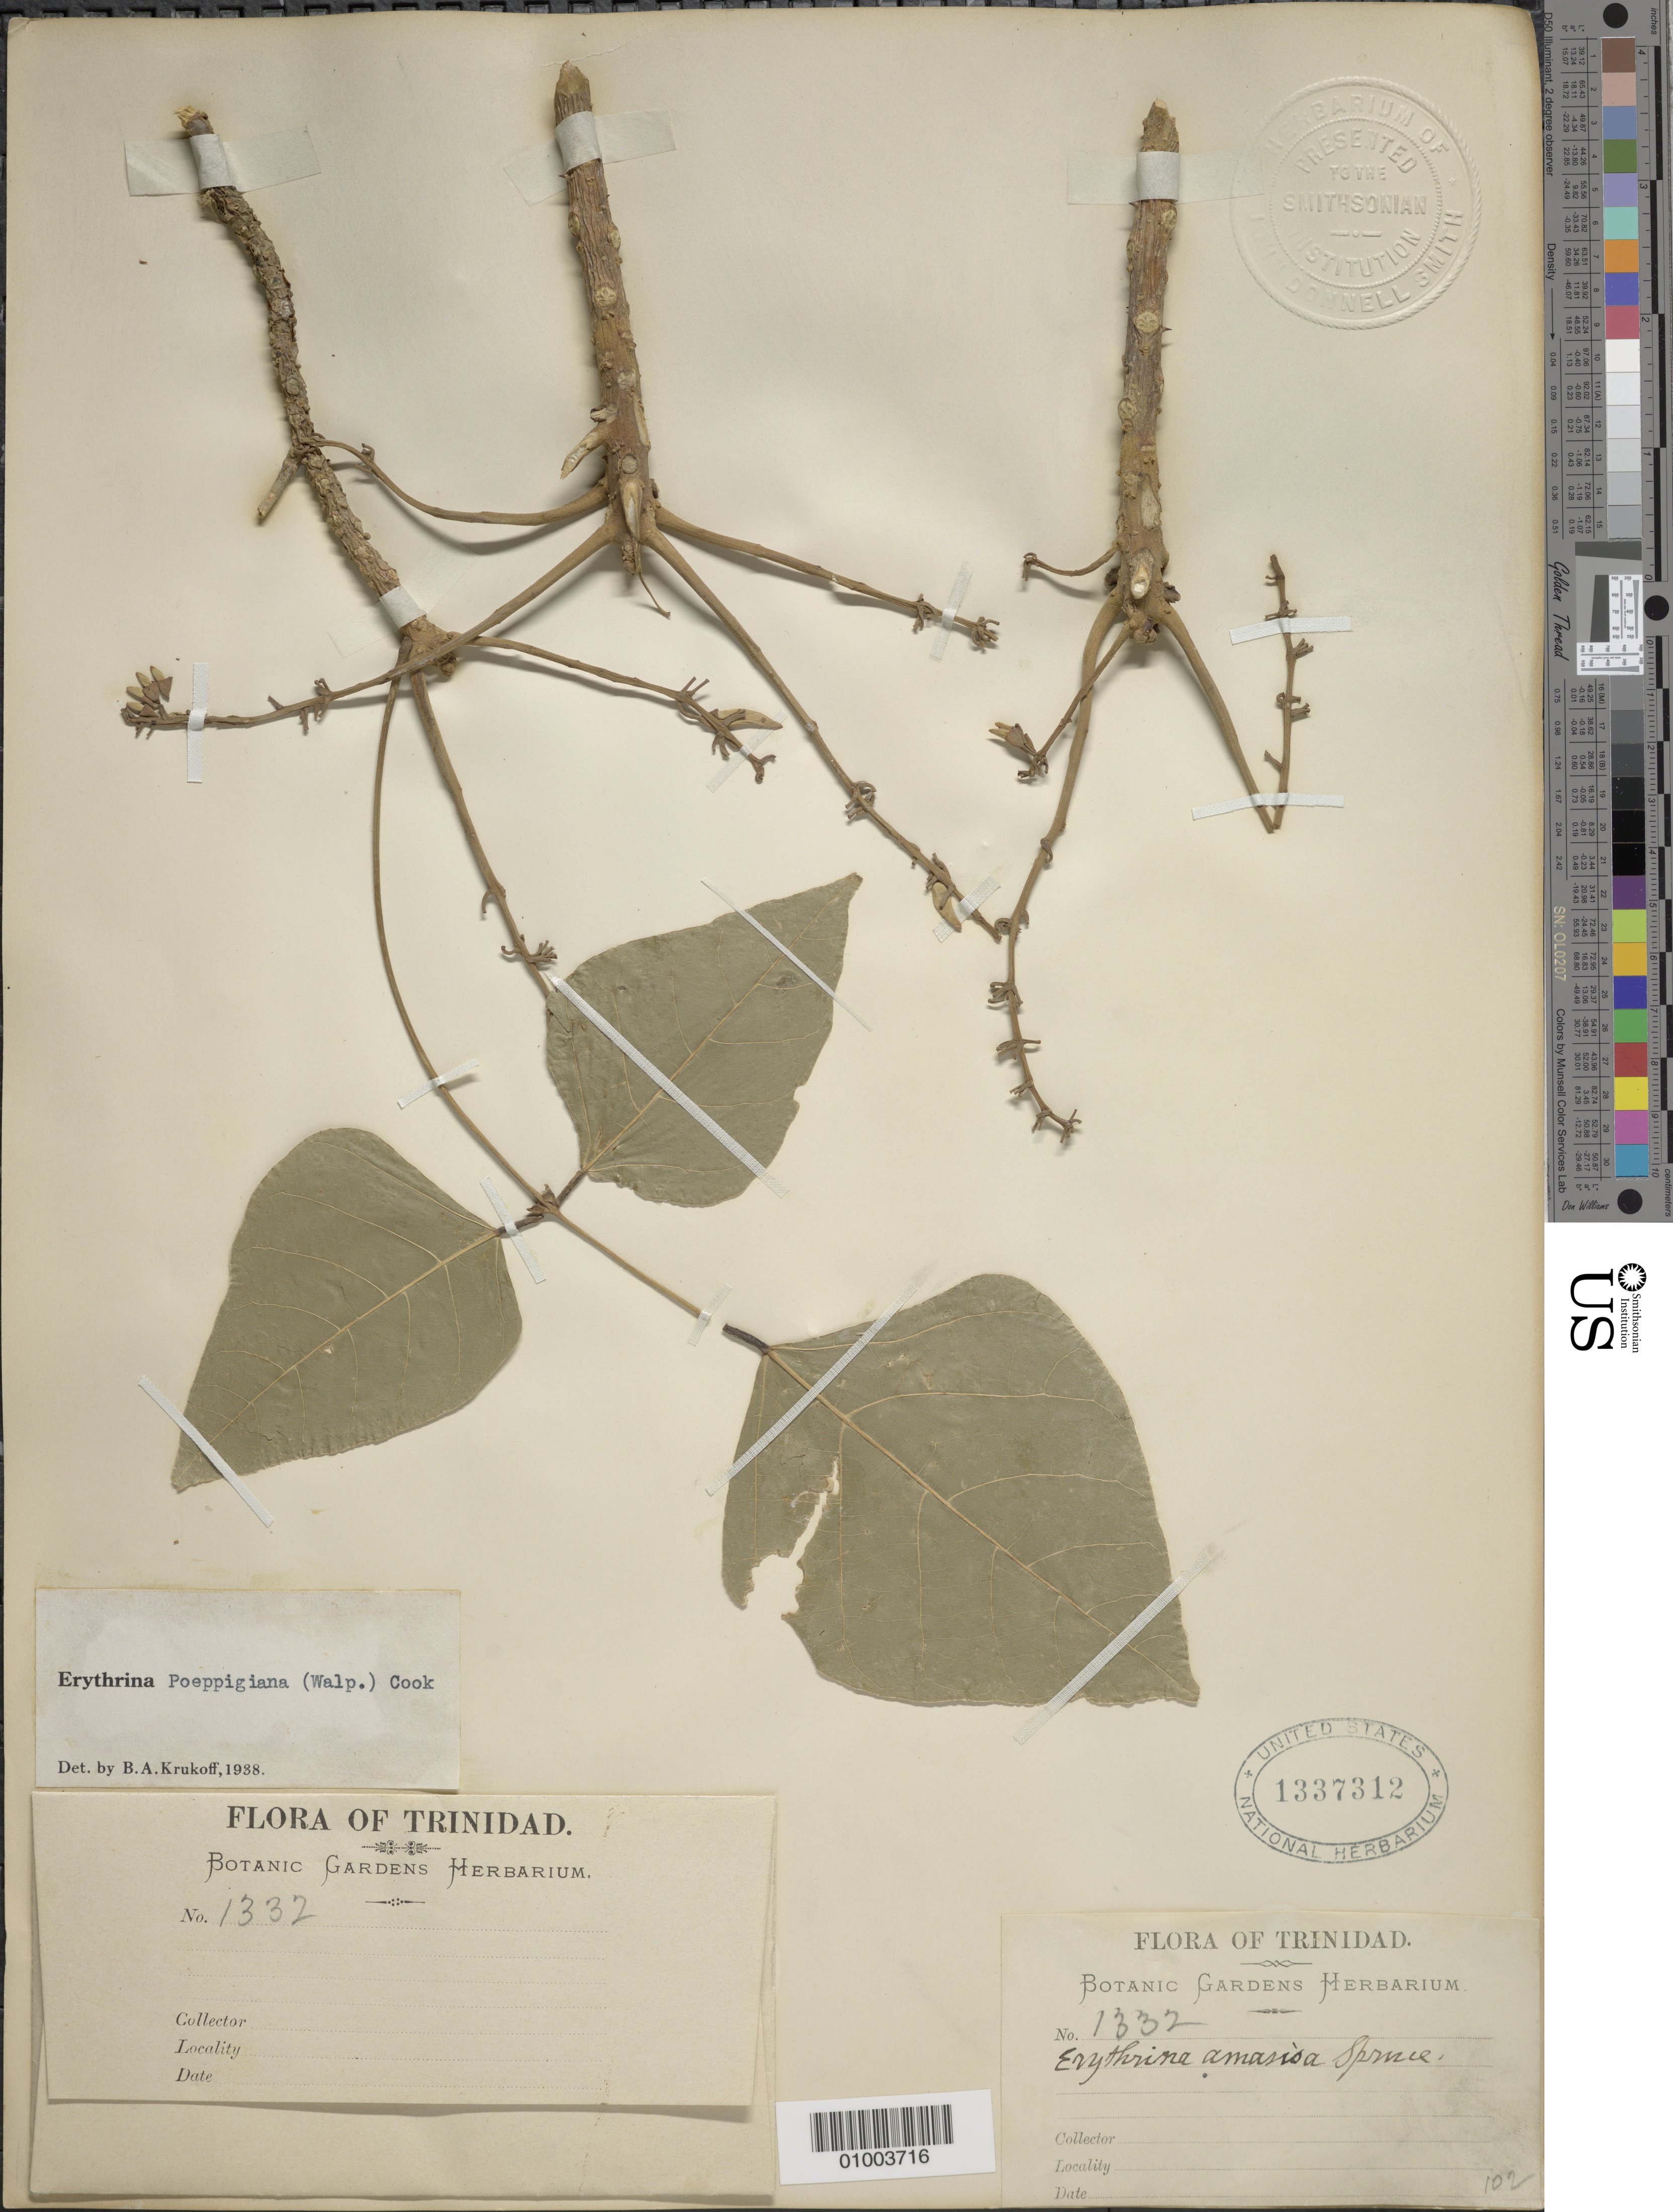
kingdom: Plantae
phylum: Tracheophyta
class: Magnoliopsida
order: Fabales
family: Fabaceae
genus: Erythrina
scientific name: Erythrina poeppigiana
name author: (Walp.) O.F. Cook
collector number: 1332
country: Trinidad and Tobago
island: Trinidad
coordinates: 0 N, 0 E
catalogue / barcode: US 1337312